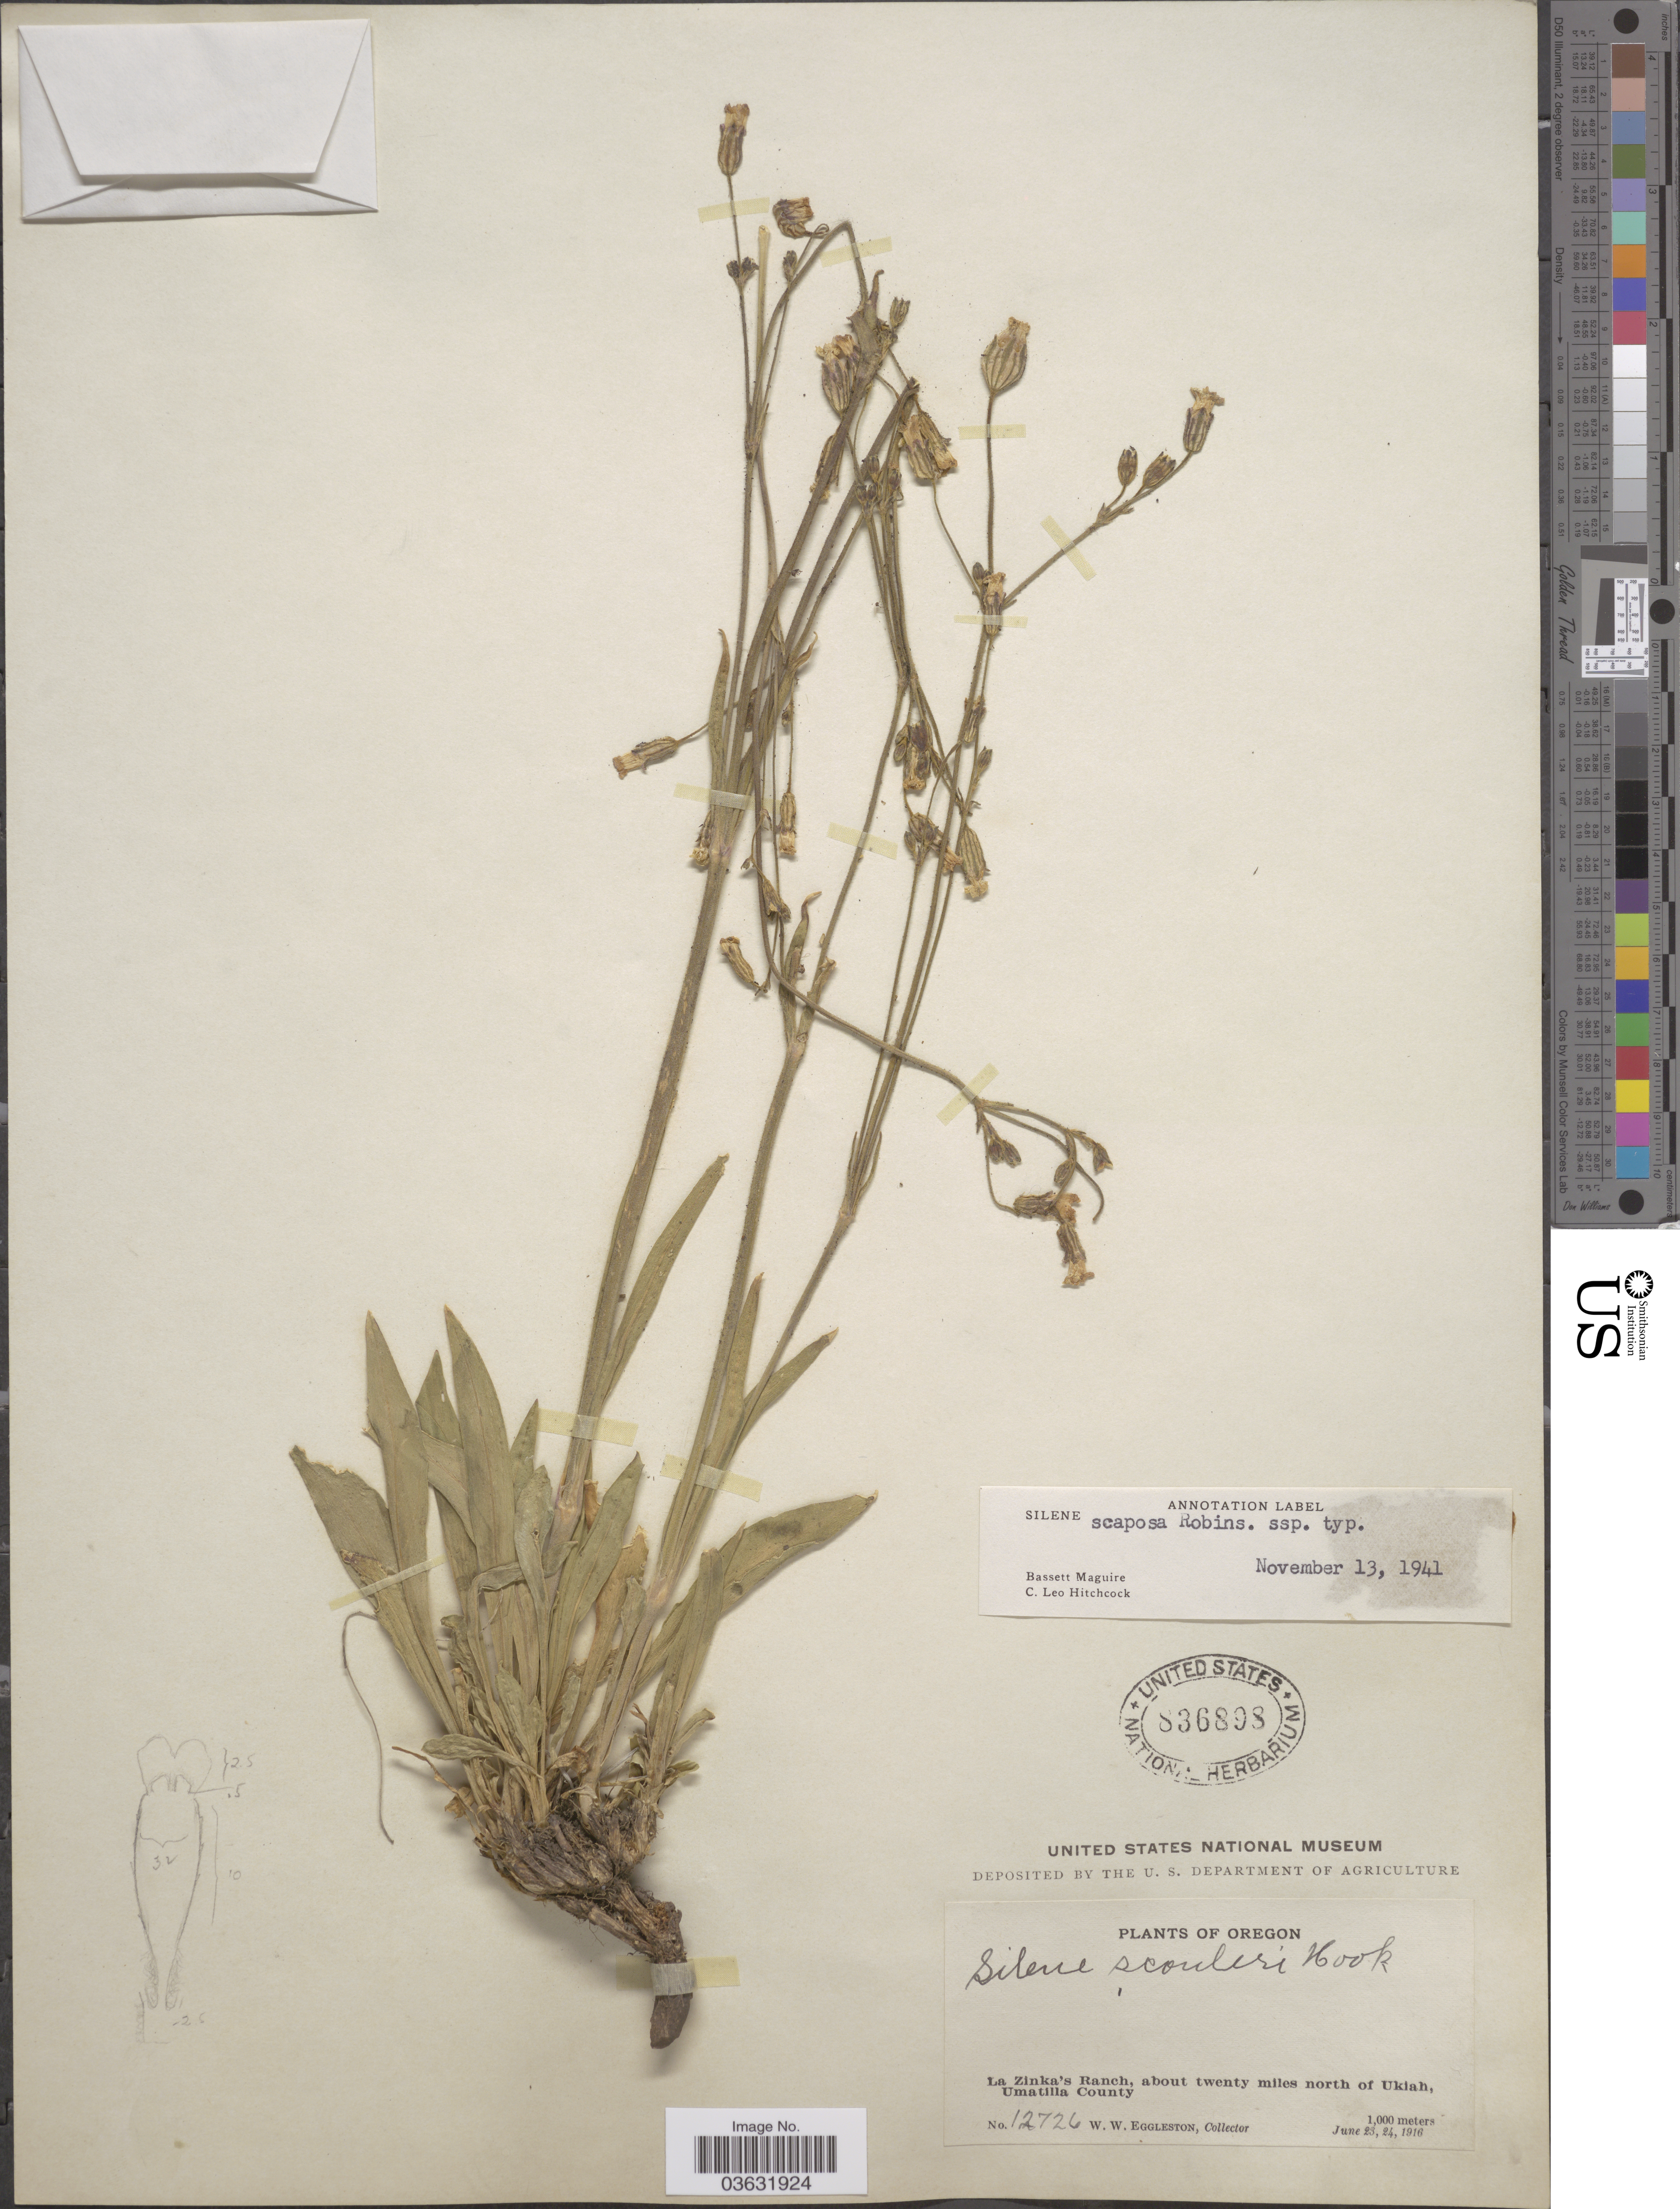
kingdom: Plantae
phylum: Tracheophyta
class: Magnoliopsida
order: Caryophyllales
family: Caryophyllaceae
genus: Silene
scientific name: Silene scaposa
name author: S. Watson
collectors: W. W. Eggleston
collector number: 12726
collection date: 1916-06-23/1916-06-24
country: United States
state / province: Oregon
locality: La Zinka's Ranch, about twenty miles north of Ukiah, Umatilla County.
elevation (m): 1000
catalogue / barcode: US 836898